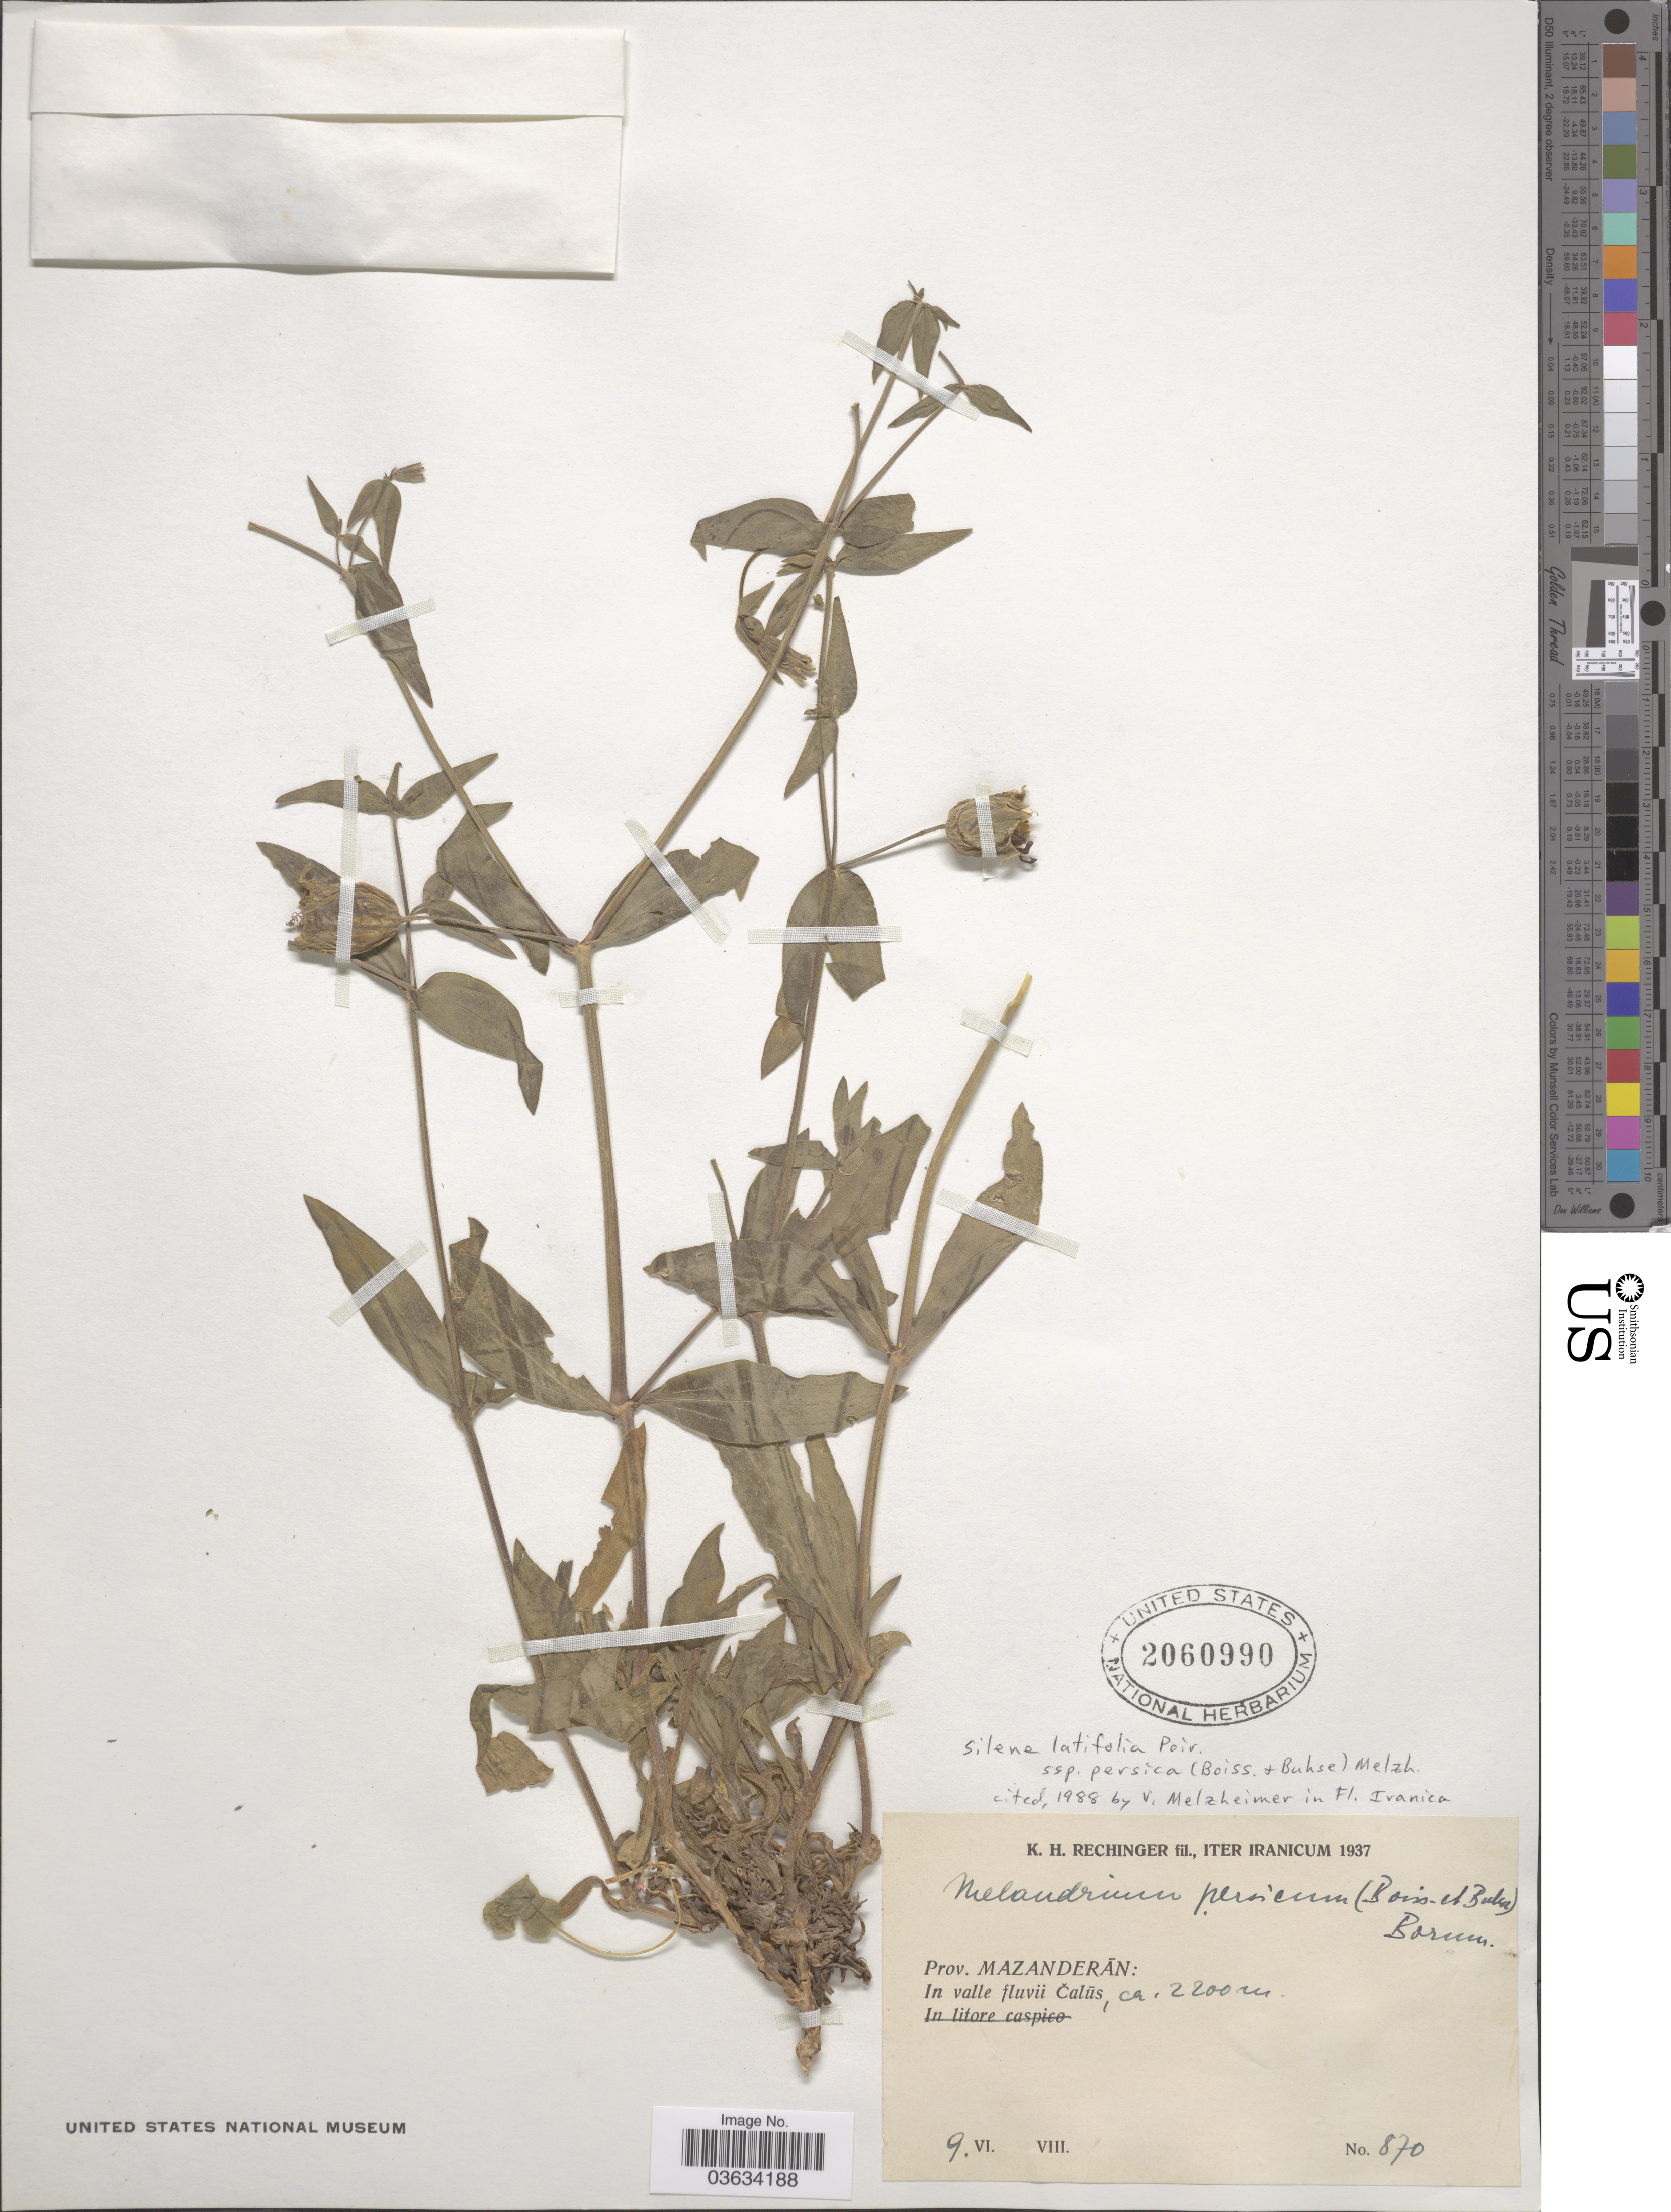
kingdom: Plantae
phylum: Tracheophyta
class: Magnoliopsida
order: Caryophyllales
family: Caryophyllaceae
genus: Silene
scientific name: Silene latifolia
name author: Poir.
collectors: K. H. Rechinger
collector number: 870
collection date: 1937-06-09/1937-08-09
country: Iran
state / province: Mazandaran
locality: Prov. Mazanderan: In valle fluvii Calus.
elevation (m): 2200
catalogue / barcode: US 2060990